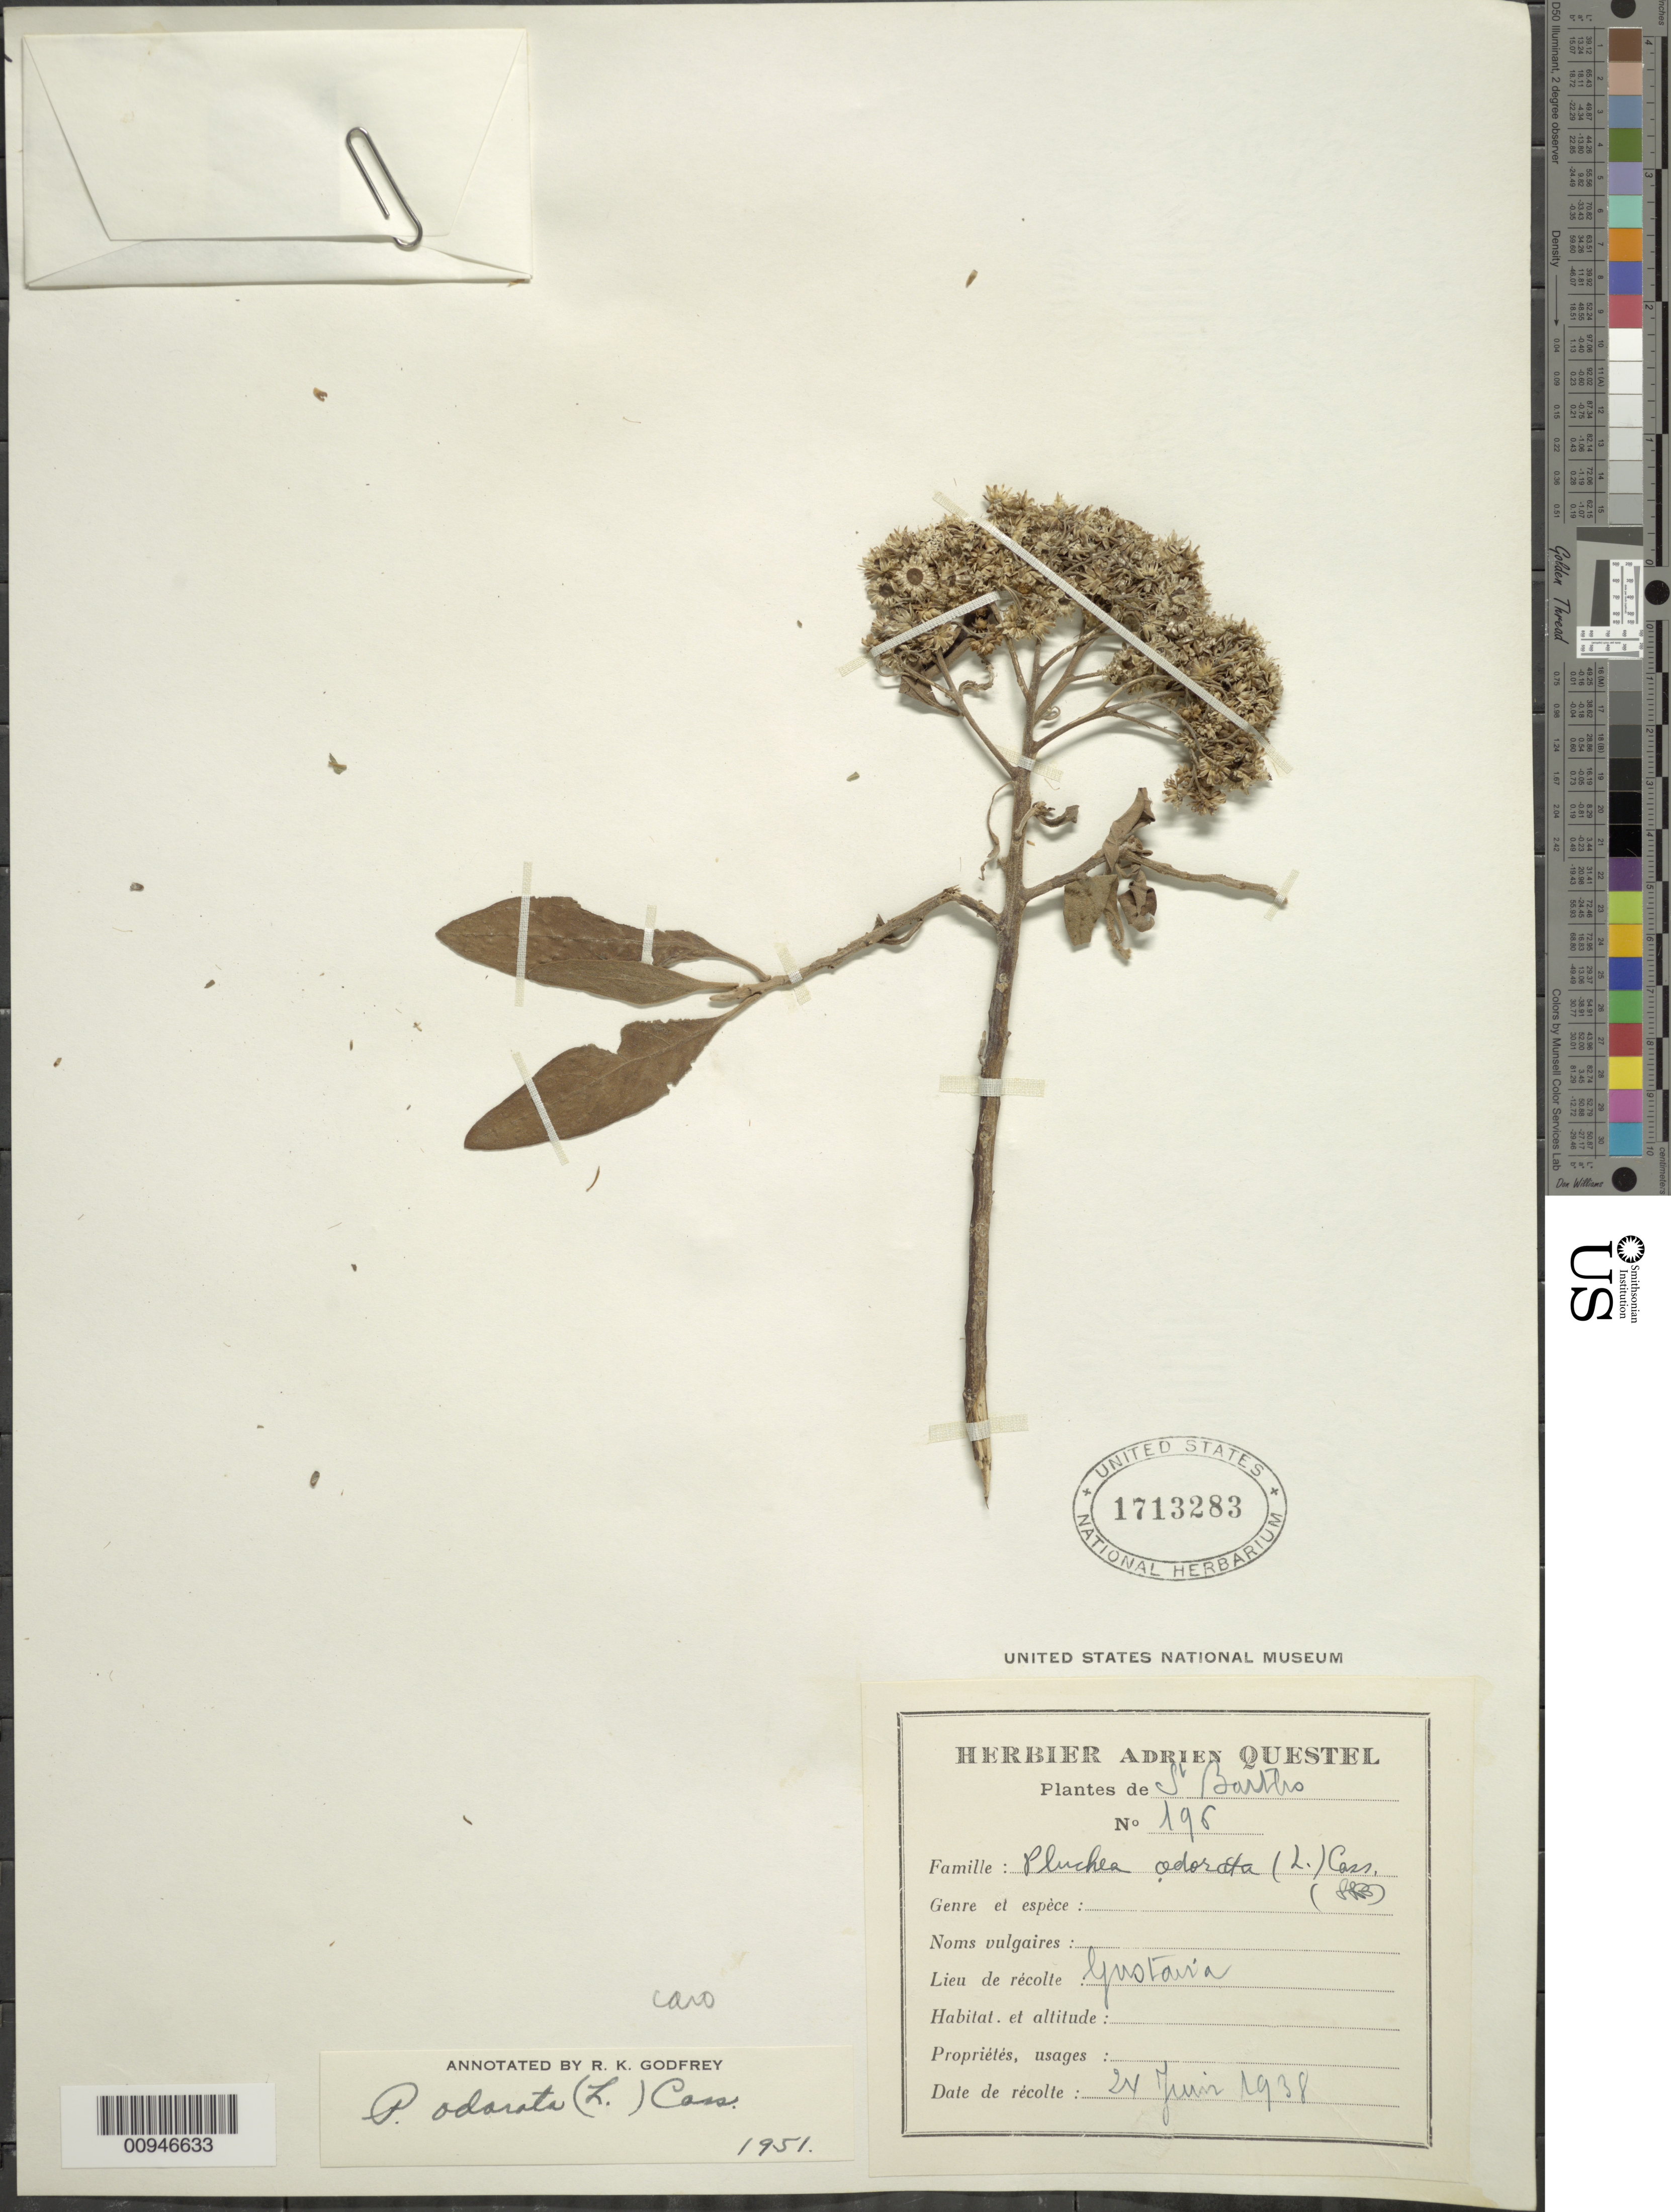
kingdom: Plantae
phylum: Tracheophyta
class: Magnoliopsida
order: Asterales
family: Asteraceae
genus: Pluchea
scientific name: Pluchea carolinensis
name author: (Jacq.) D. Don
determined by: Godfrey, R. K.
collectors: A. Questel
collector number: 196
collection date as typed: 24 Jun 1938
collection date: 1938-06-24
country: Saint Barthélemy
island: St. Barthélemy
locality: Gustavia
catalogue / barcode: US 1713283